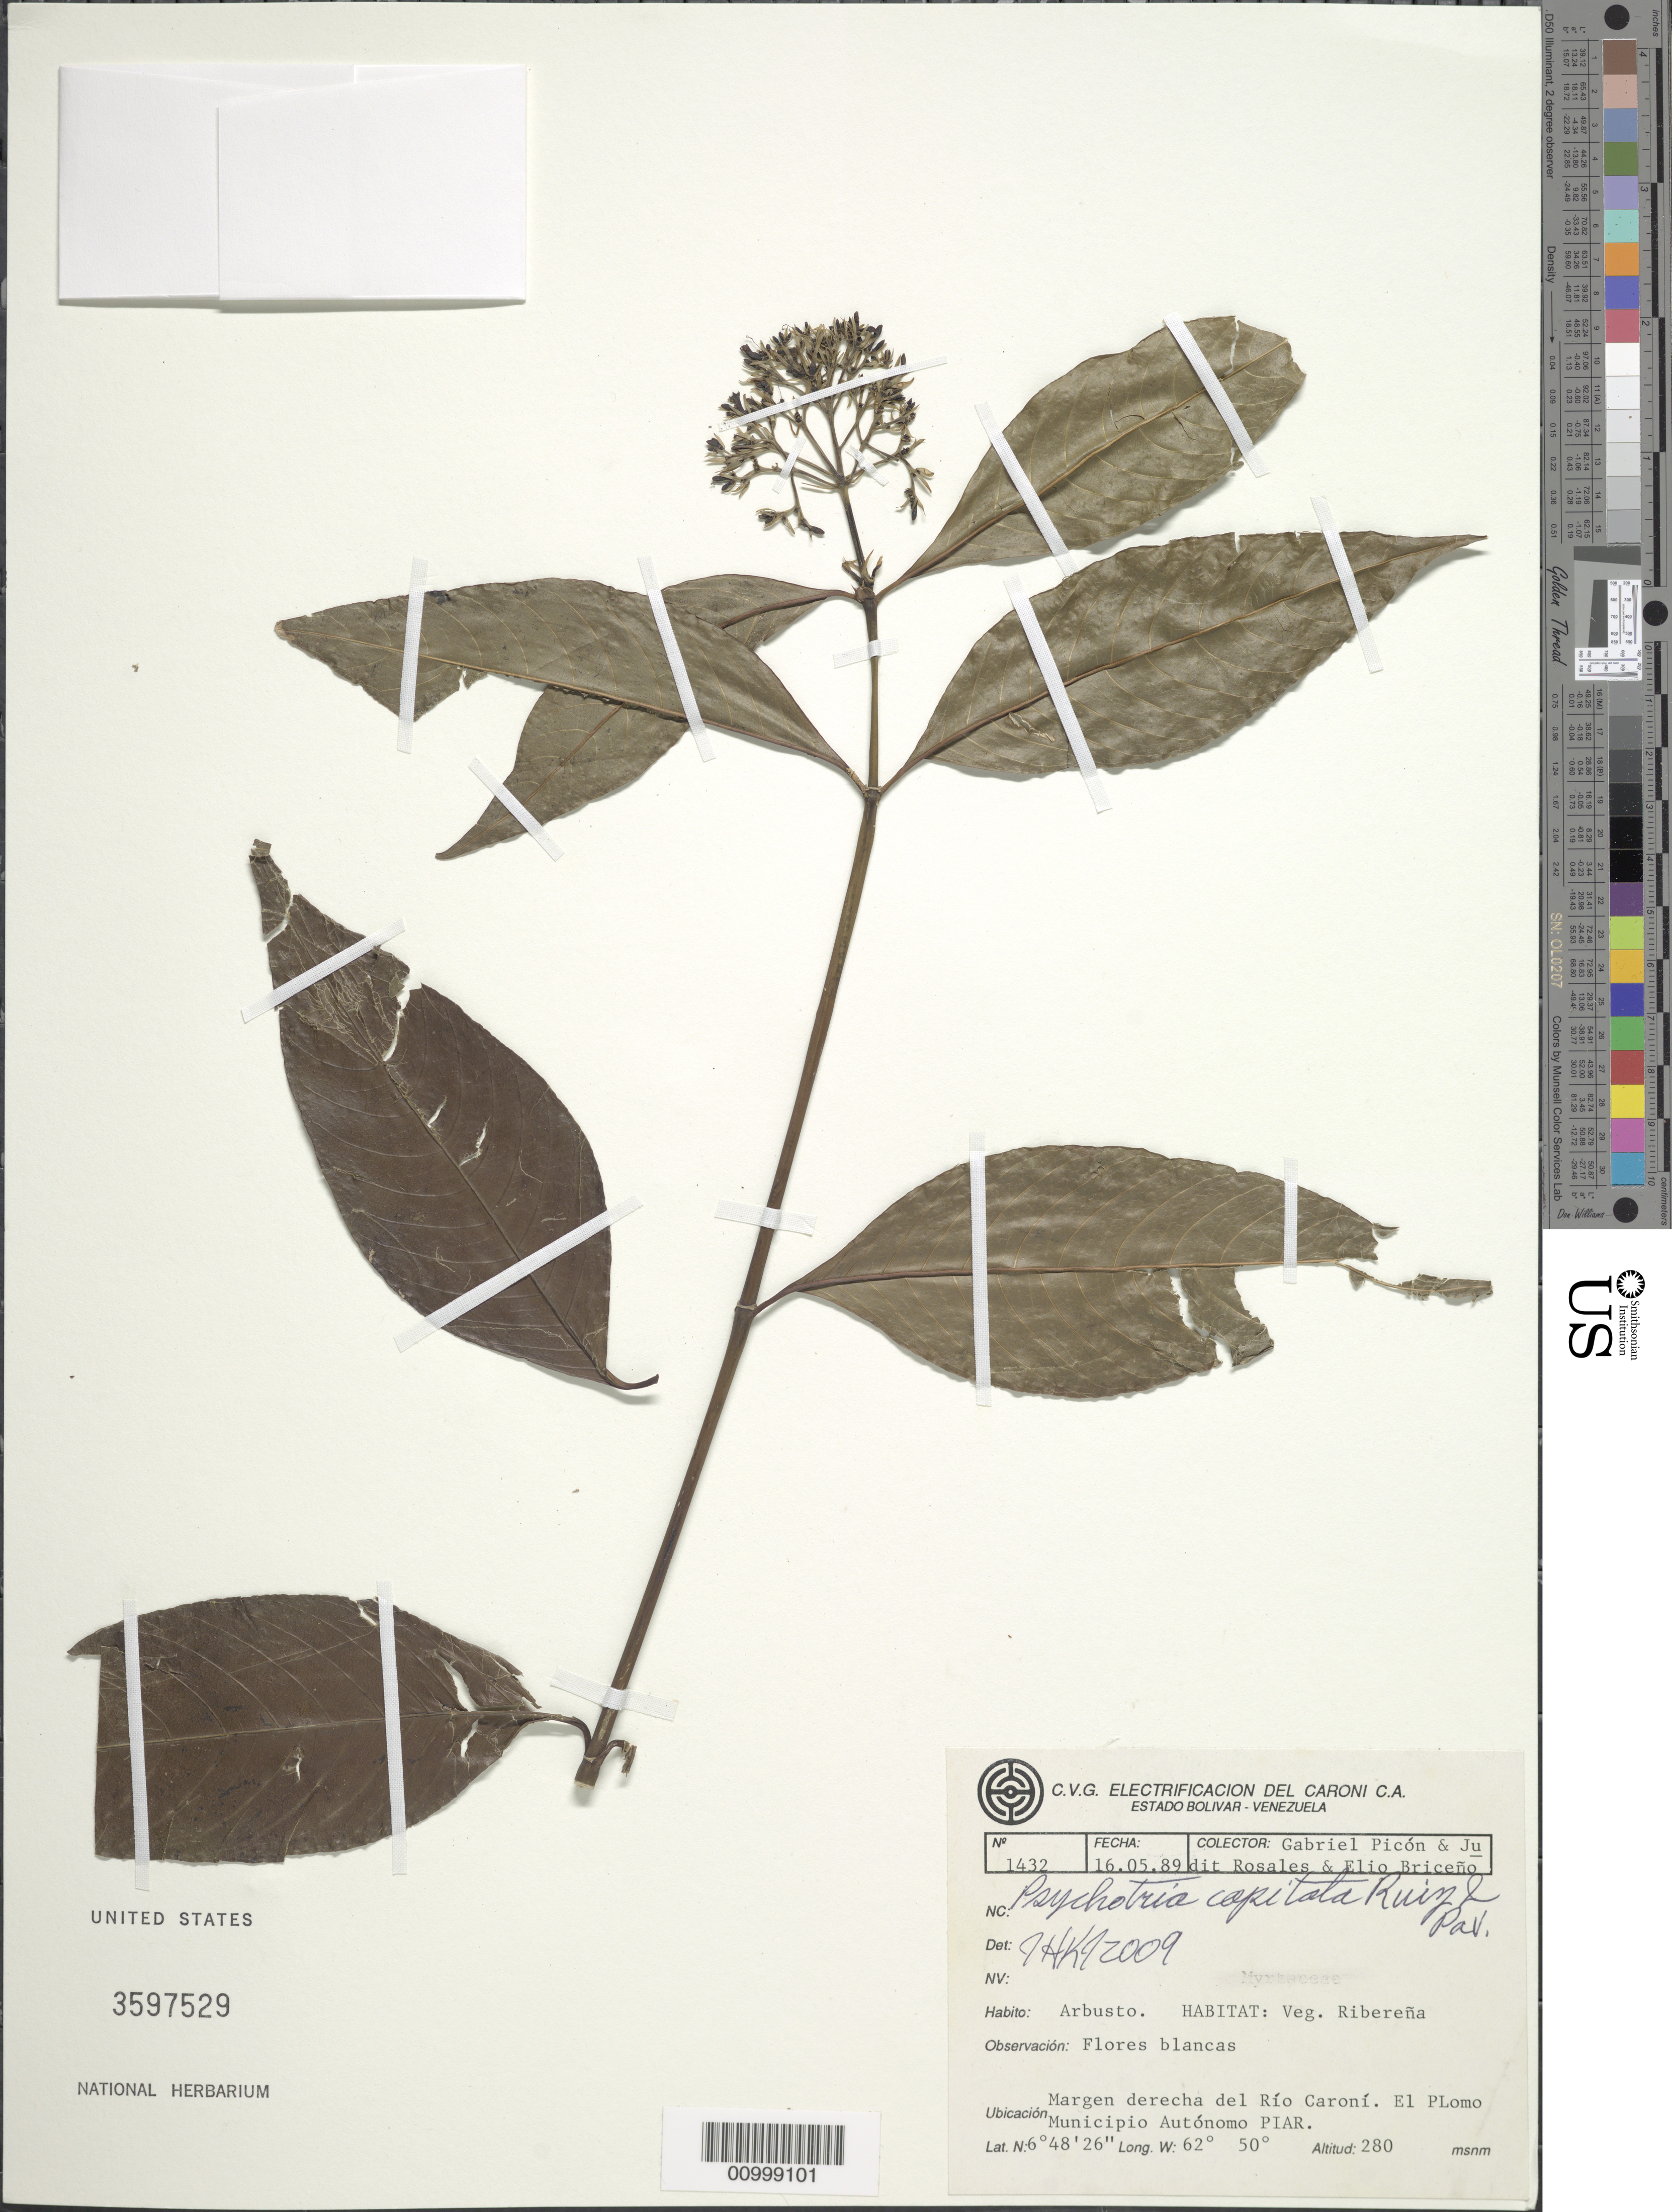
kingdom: Plantae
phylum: Tracheophyta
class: Magnoliopsida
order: Gentianales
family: Rubiaceae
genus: Psychotria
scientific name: Psychotria capitata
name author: Ruiz & Pav.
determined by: Kirkbride, J. H.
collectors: G. Picón Navas, J. Rosales & E. Briceño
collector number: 1432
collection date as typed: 16-May-89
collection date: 1989-05-16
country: Venezuela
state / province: Bolívar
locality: Margen derecha del Rio Caroni. El Plomo Municipio Autonomo PIAR.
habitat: Veg. Riberena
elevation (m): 280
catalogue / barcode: US 3597529